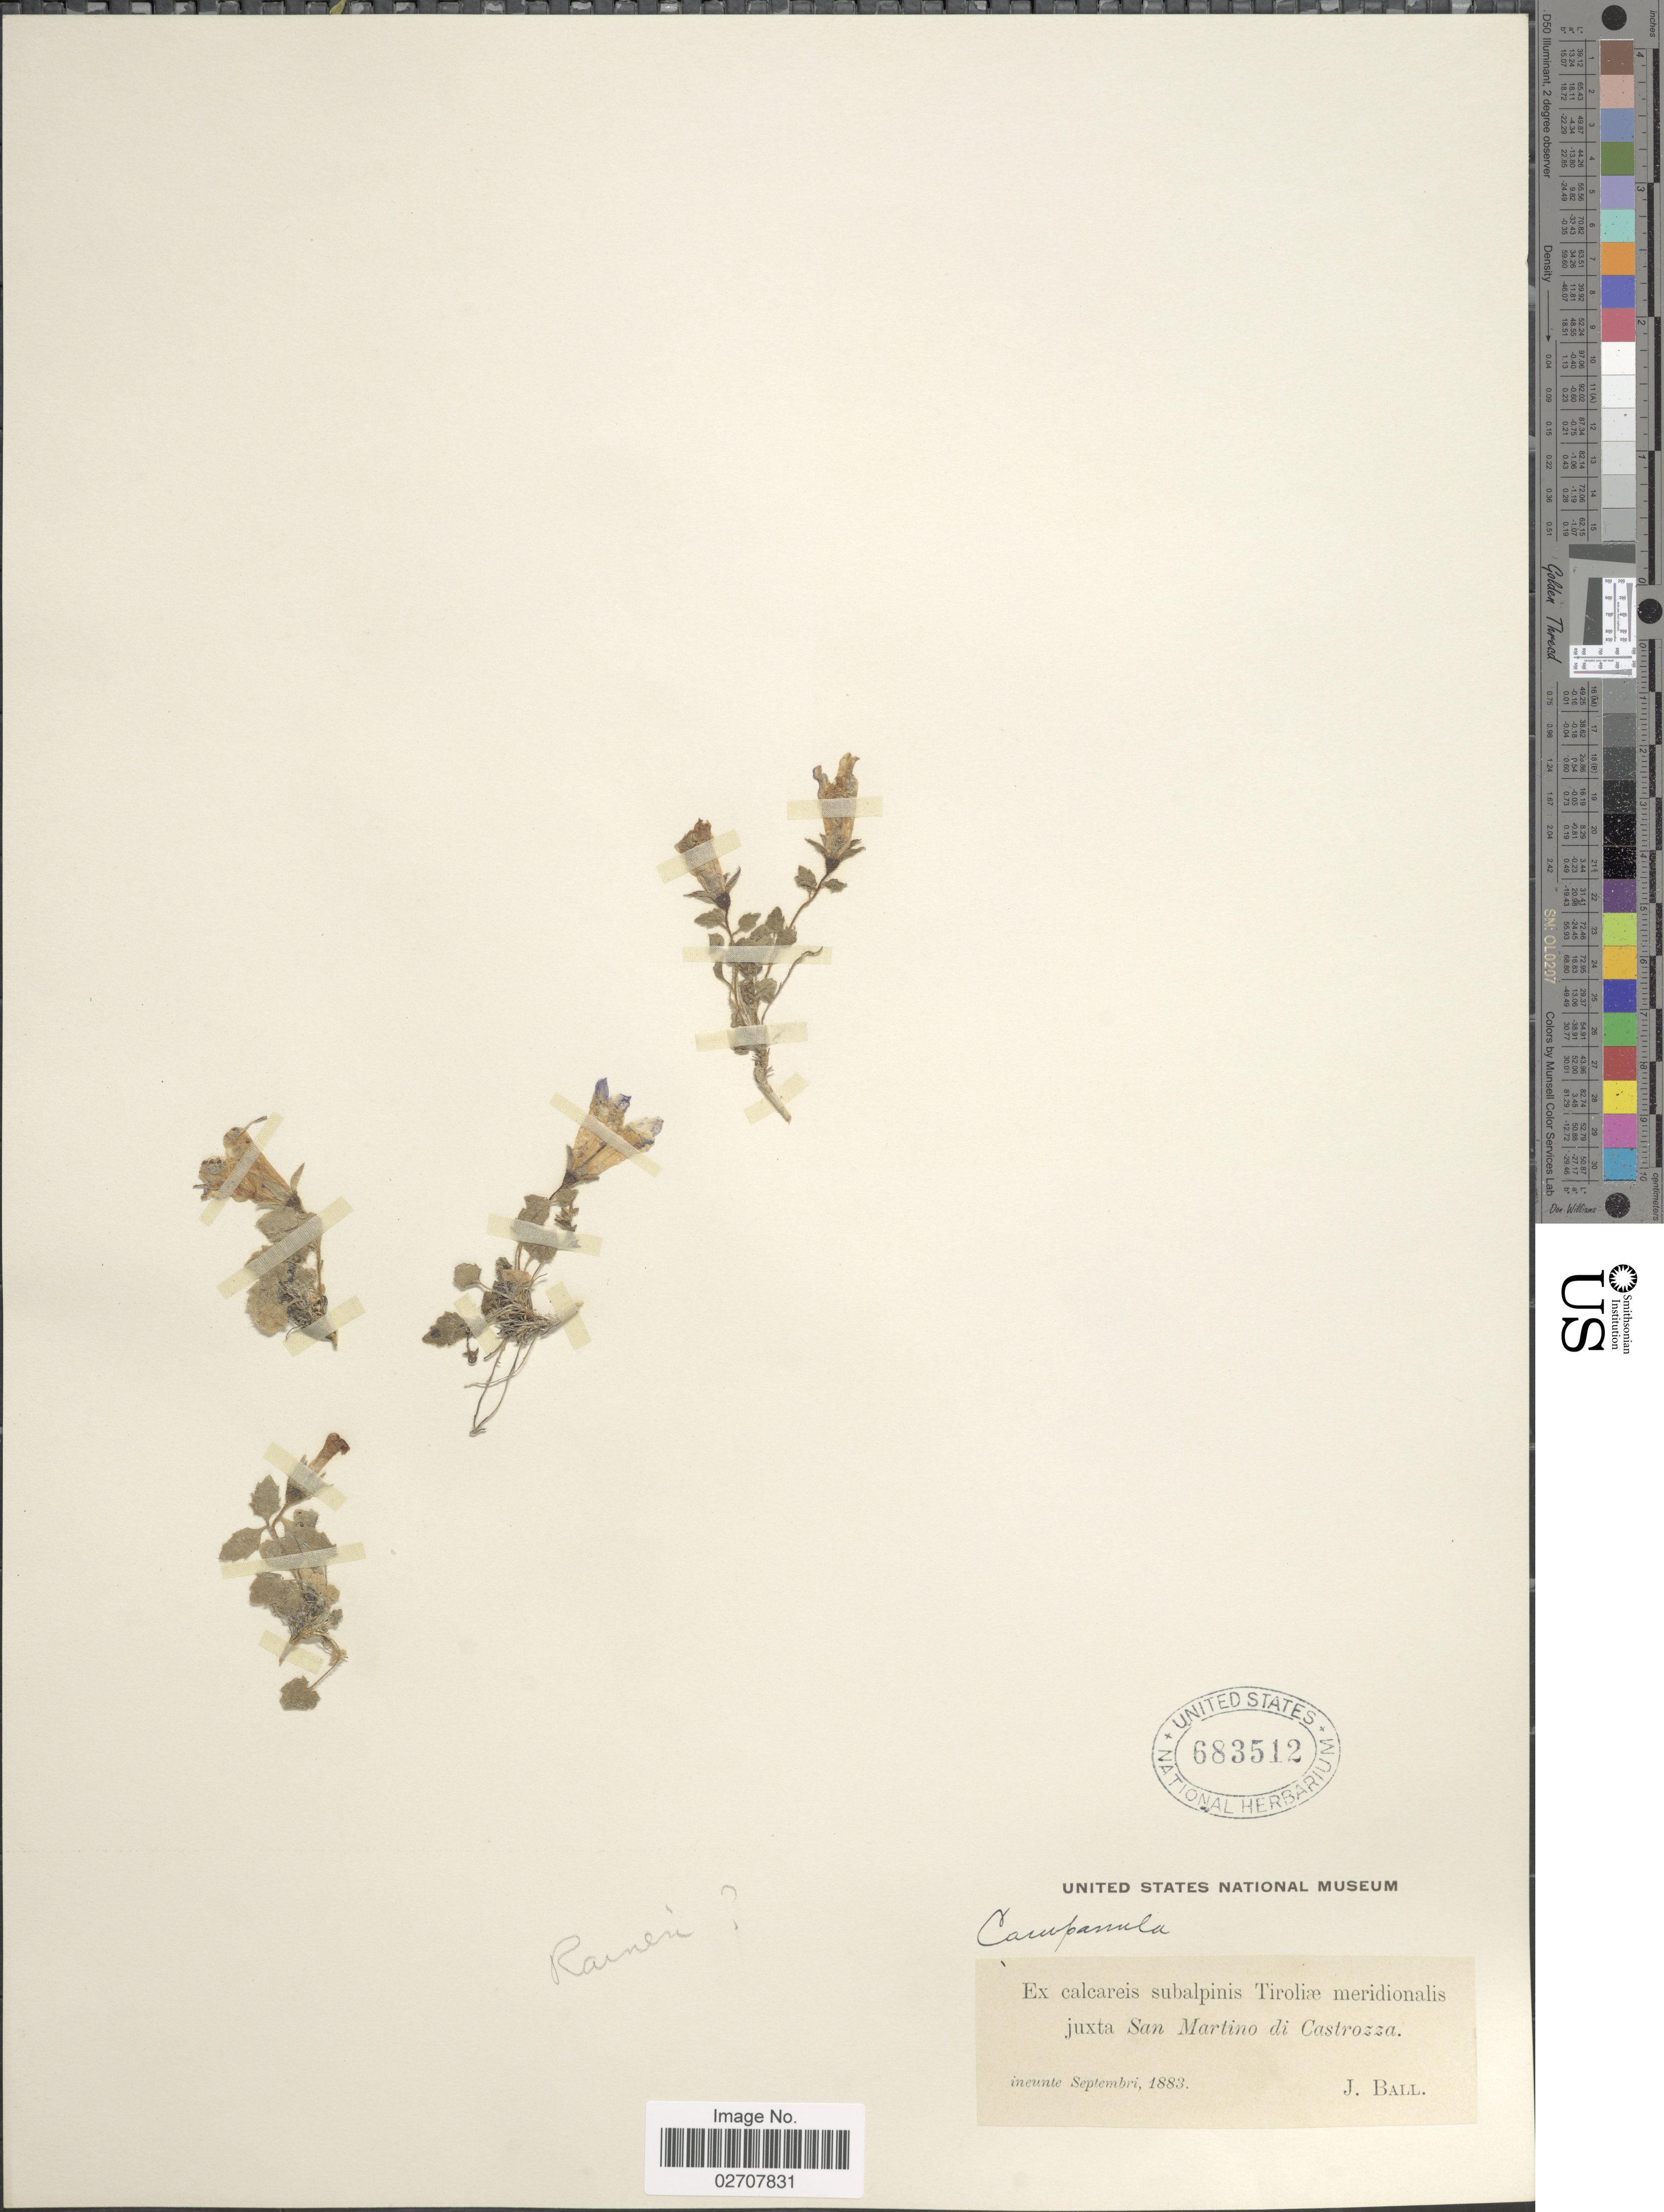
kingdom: Plantae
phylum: Tracheophyta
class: Magnoliopsida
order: Asterales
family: Campanulaceae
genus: Campanula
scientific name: Campanula morettiana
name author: Rchb.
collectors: J. Ball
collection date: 1883-09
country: Austria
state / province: Tirol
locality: Ex calcareis subalpinis Tirolae meridionalis juxta San Martino di Castrozza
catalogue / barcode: US 683512